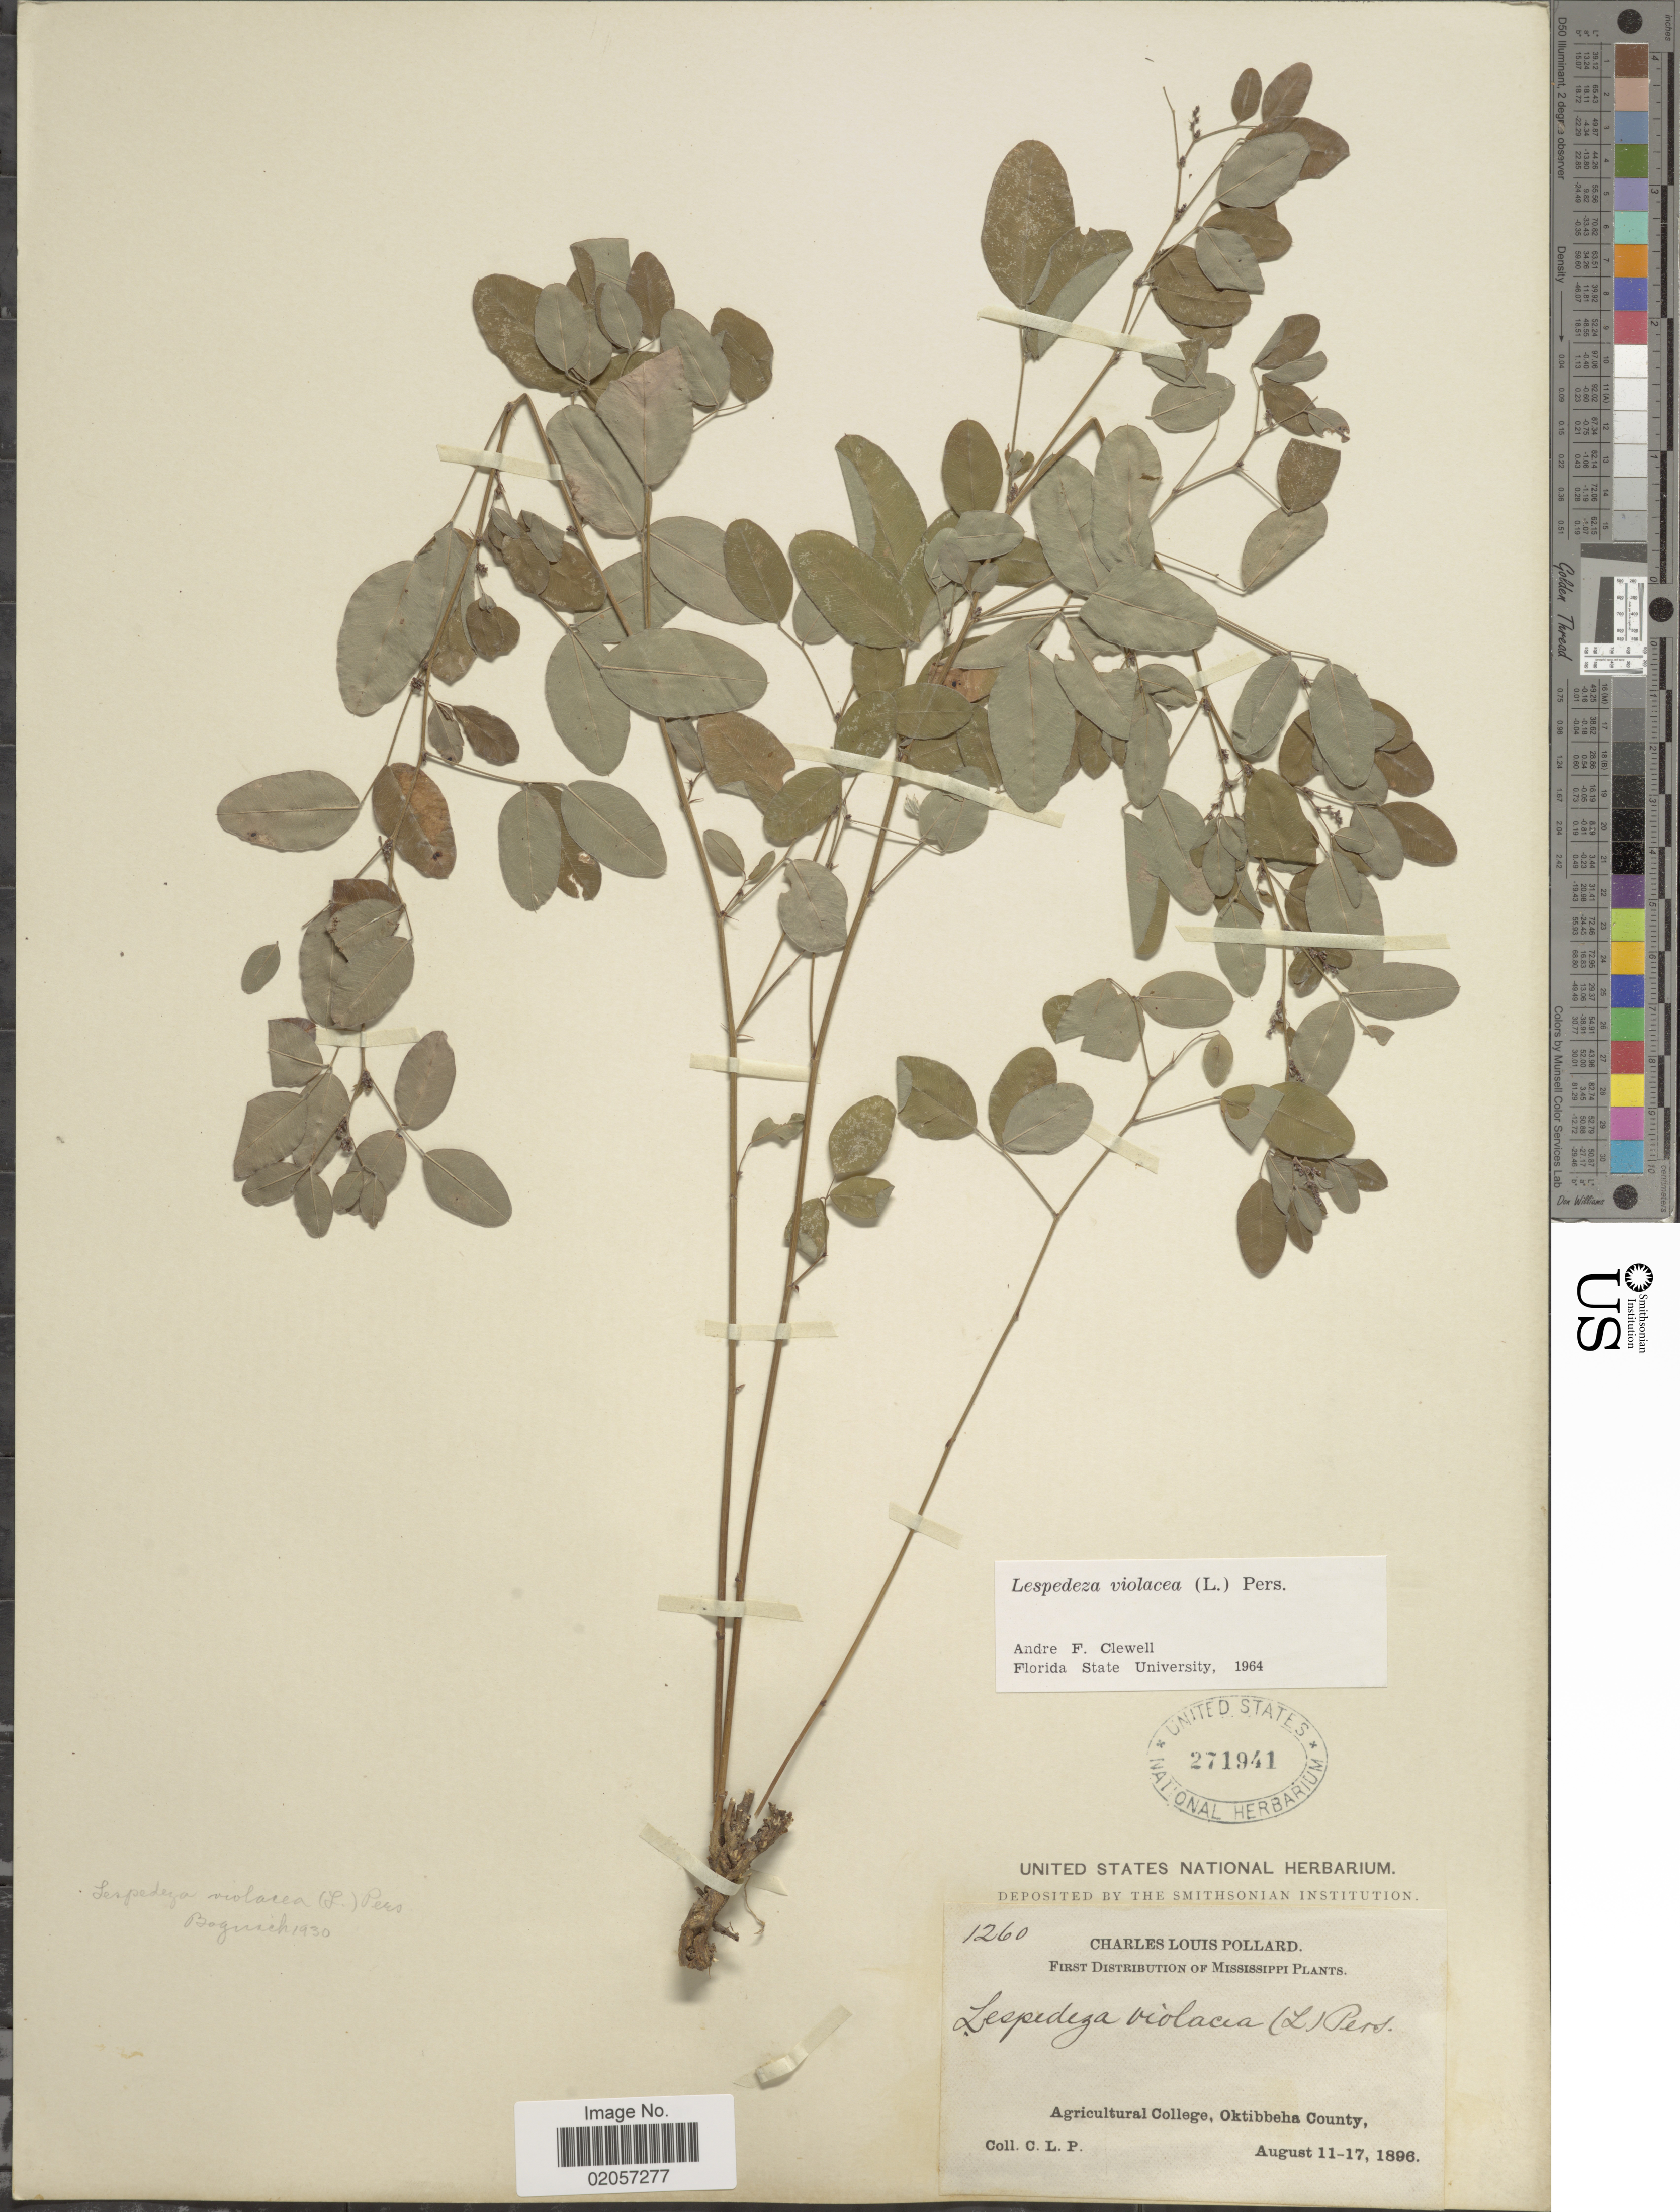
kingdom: Plantae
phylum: Tracheophyta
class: Magnoliopsida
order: Fabales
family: Fabaceae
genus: Lespedeza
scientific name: Lespedeza violacea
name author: (L.) Pers.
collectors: C. L. Pollard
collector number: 1260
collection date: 1896-08-11/1896-08-17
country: United States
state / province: Mississippi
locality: Agricultural College, Oktibbeha County.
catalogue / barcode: US 271941